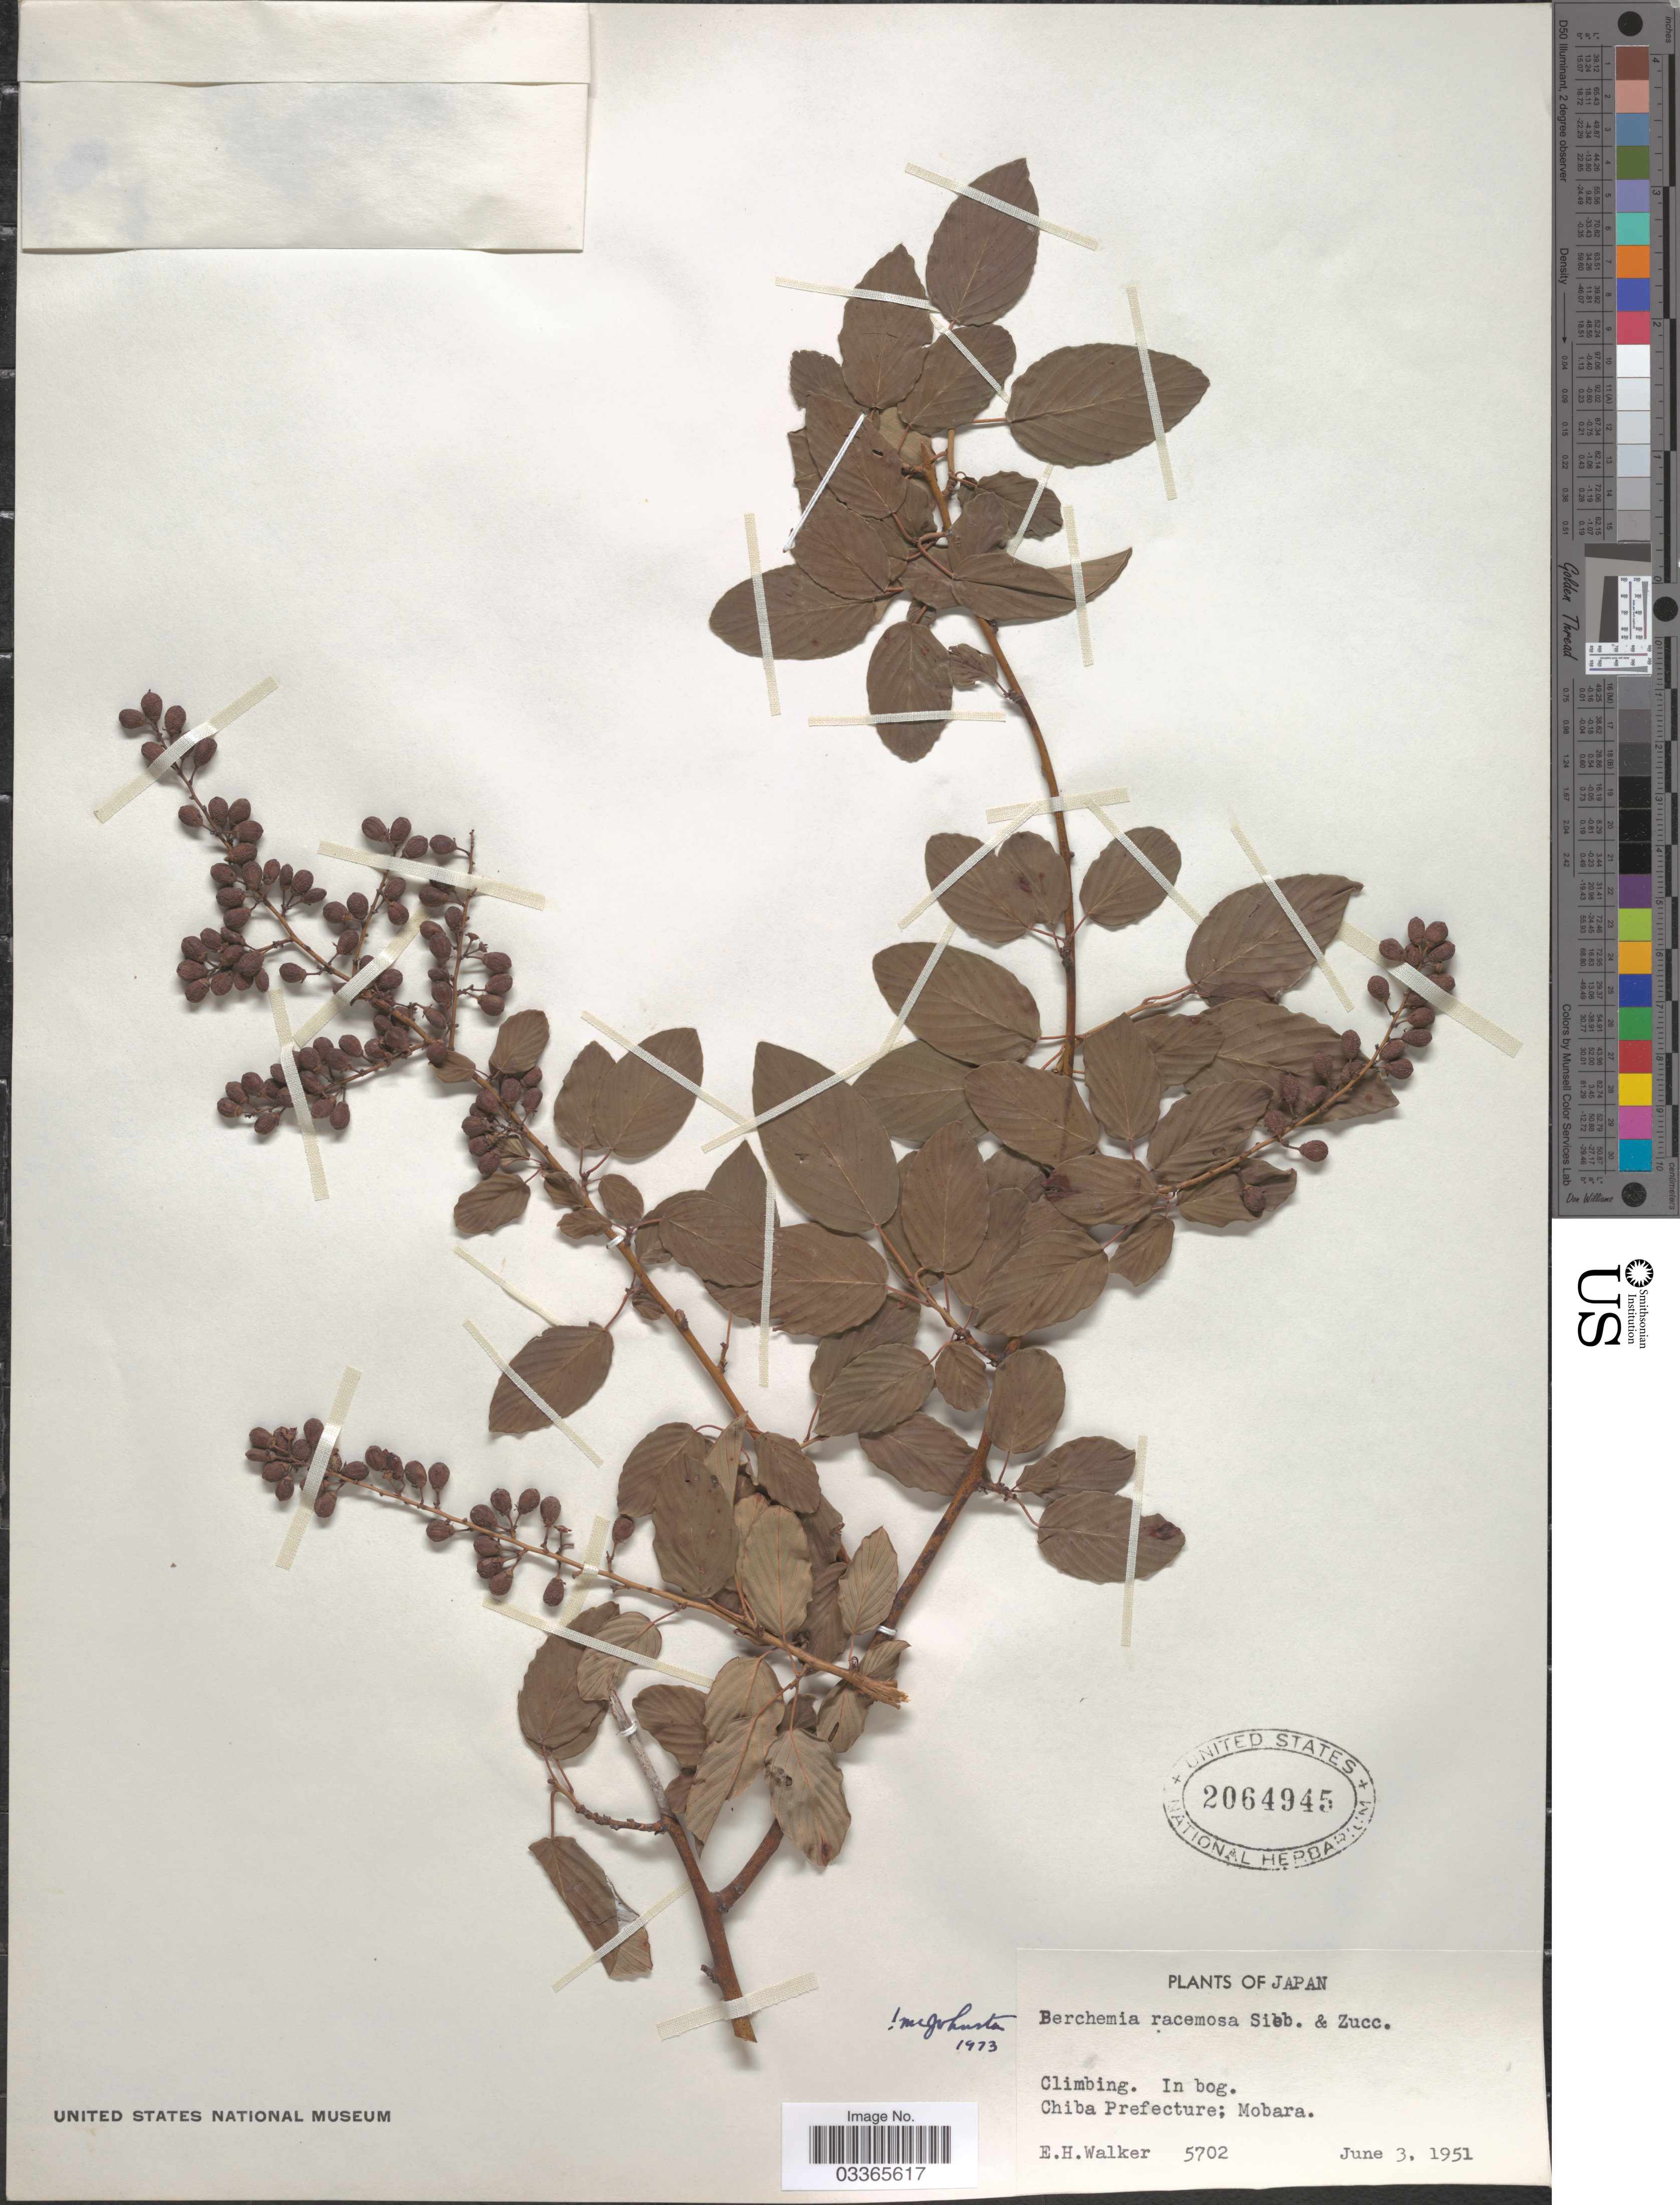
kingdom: Plantae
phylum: Tracheophyta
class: Magnoliopsida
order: Rosales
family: Rhamnaceae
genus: Berchemia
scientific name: Berchemia racemosa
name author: Siebold & Zucc.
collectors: E. H. Walker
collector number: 5702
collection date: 1951-06-03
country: Japan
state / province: Tiba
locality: Chiba Prefecture; Mobara.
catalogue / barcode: US 2064945